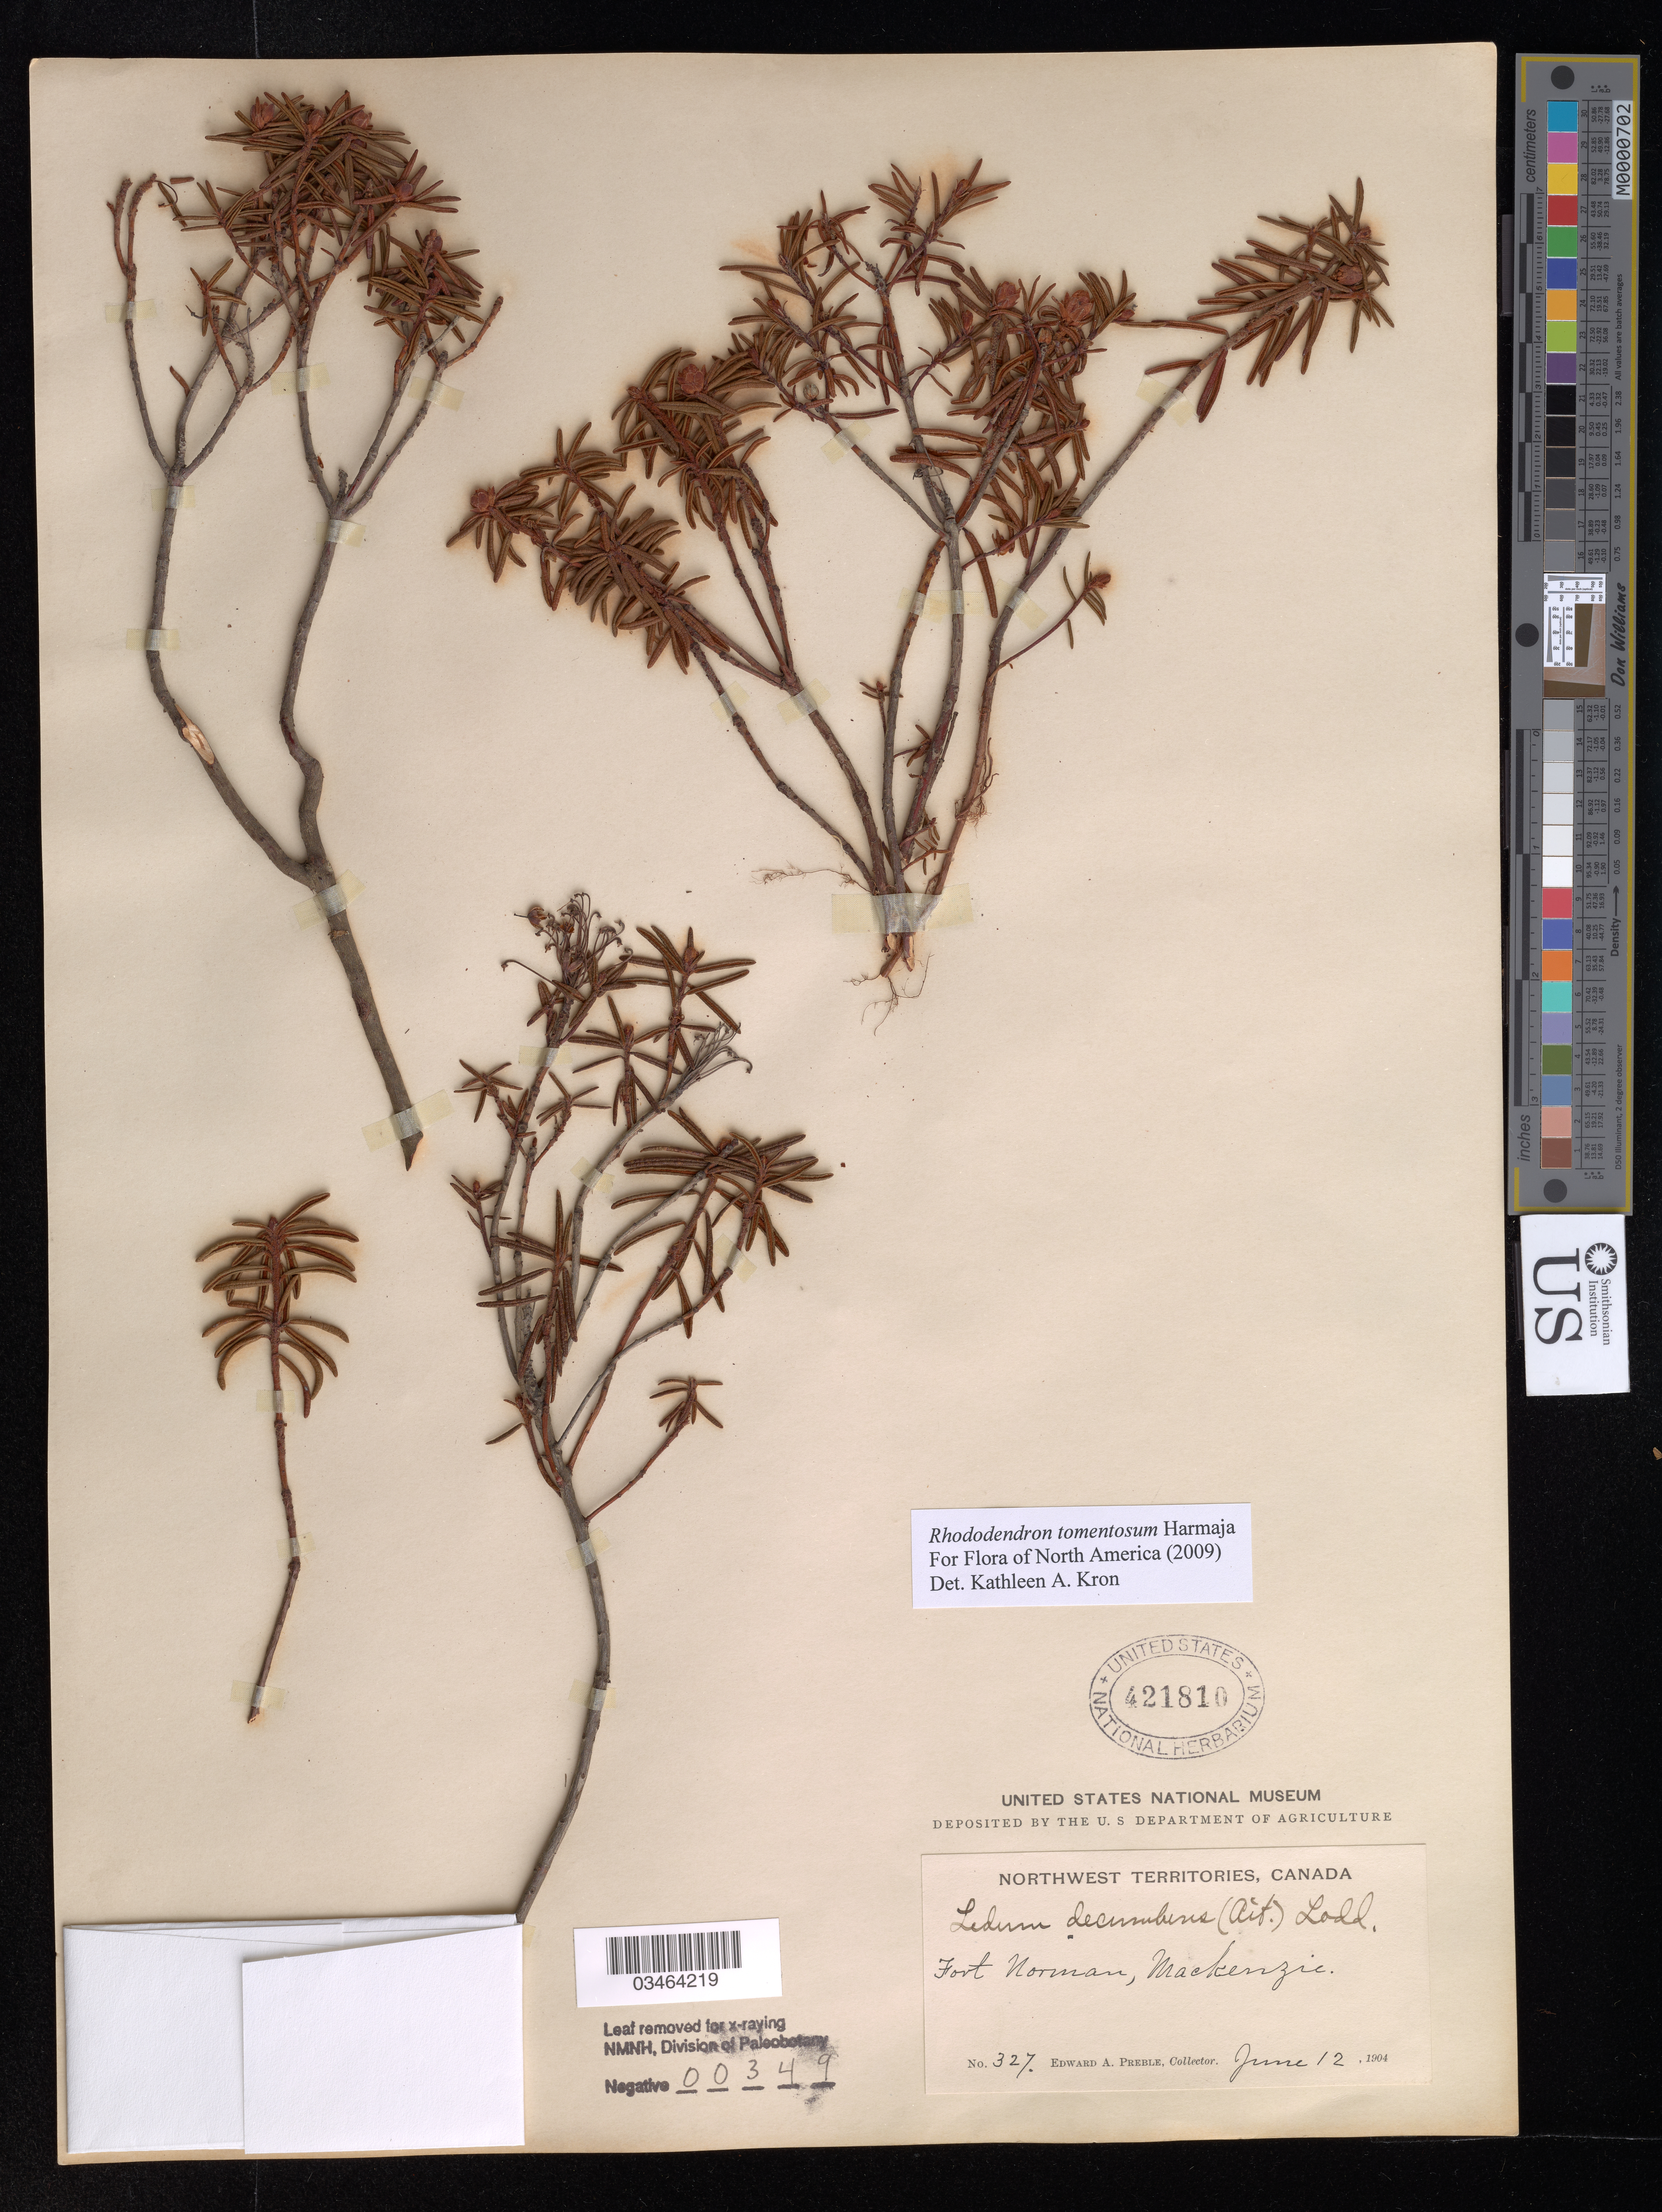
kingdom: Plantae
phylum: Tracheophyta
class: Magnoliopsida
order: Ericales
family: Ericaceae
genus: Rhododendron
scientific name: Rhododendron tomentosum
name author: Harmaja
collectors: E. Preble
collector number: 327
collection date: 1904-06-12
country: Canada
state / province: Northwest Territories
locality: Fort Norman, Mackenzie.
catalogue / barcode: US 421810